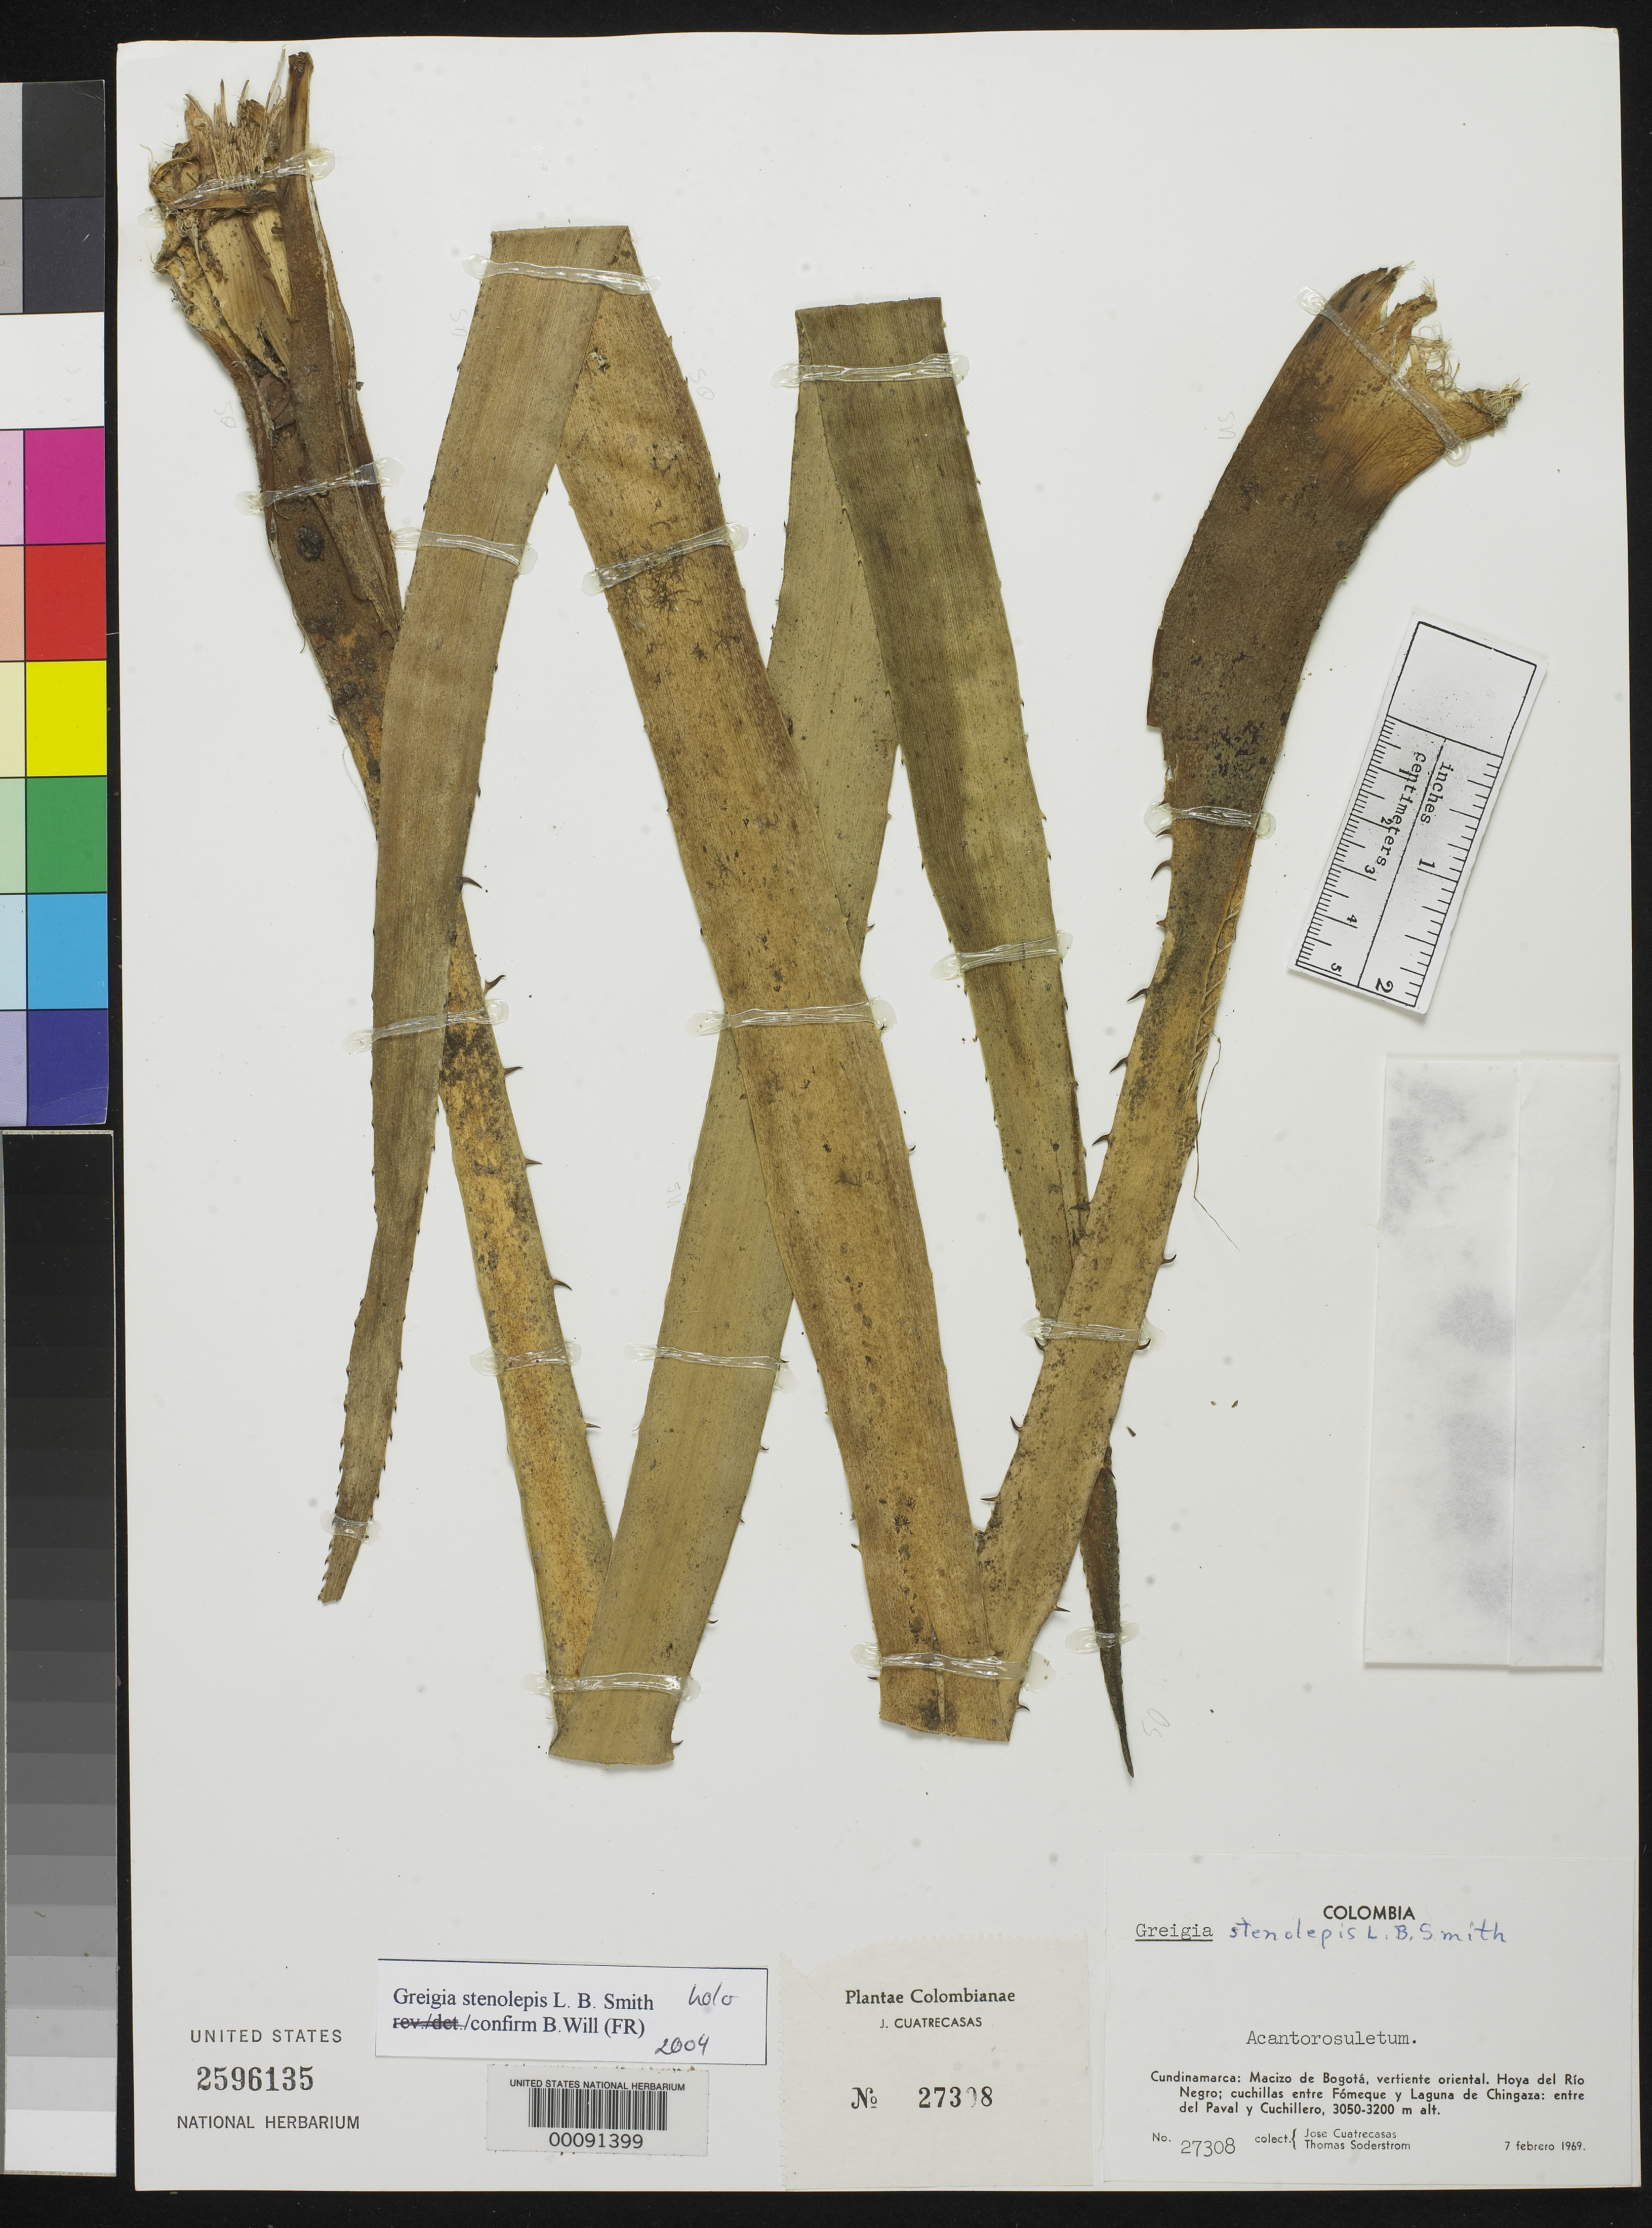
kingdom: Plantae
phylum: Tracheophyta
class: Liliopsida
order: Poales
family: Bromeliaceae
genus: Greigia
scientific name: Greigia stenolepis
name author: L.B. Sm.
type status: Holotype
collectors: J. Cuatrecasas & T. R. Soderstrom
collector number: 27308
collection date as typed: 07 Feb 1969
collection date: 1969-02-07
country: Colombia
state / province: Cundinamarca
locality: Macizo de Bogotá, vertiente oriental, Hoya del Río Negro; cuchillas entre Fómeque y Laguna de Chingaza: entre del Paval y Cuchillero.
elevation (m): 3050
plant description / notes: This and 2 other US sheets annotated by B. Will (2004) as "holotype" but unclear whether L.B. Smith considered this sheet as part of holotype.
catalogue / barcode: US 2596135